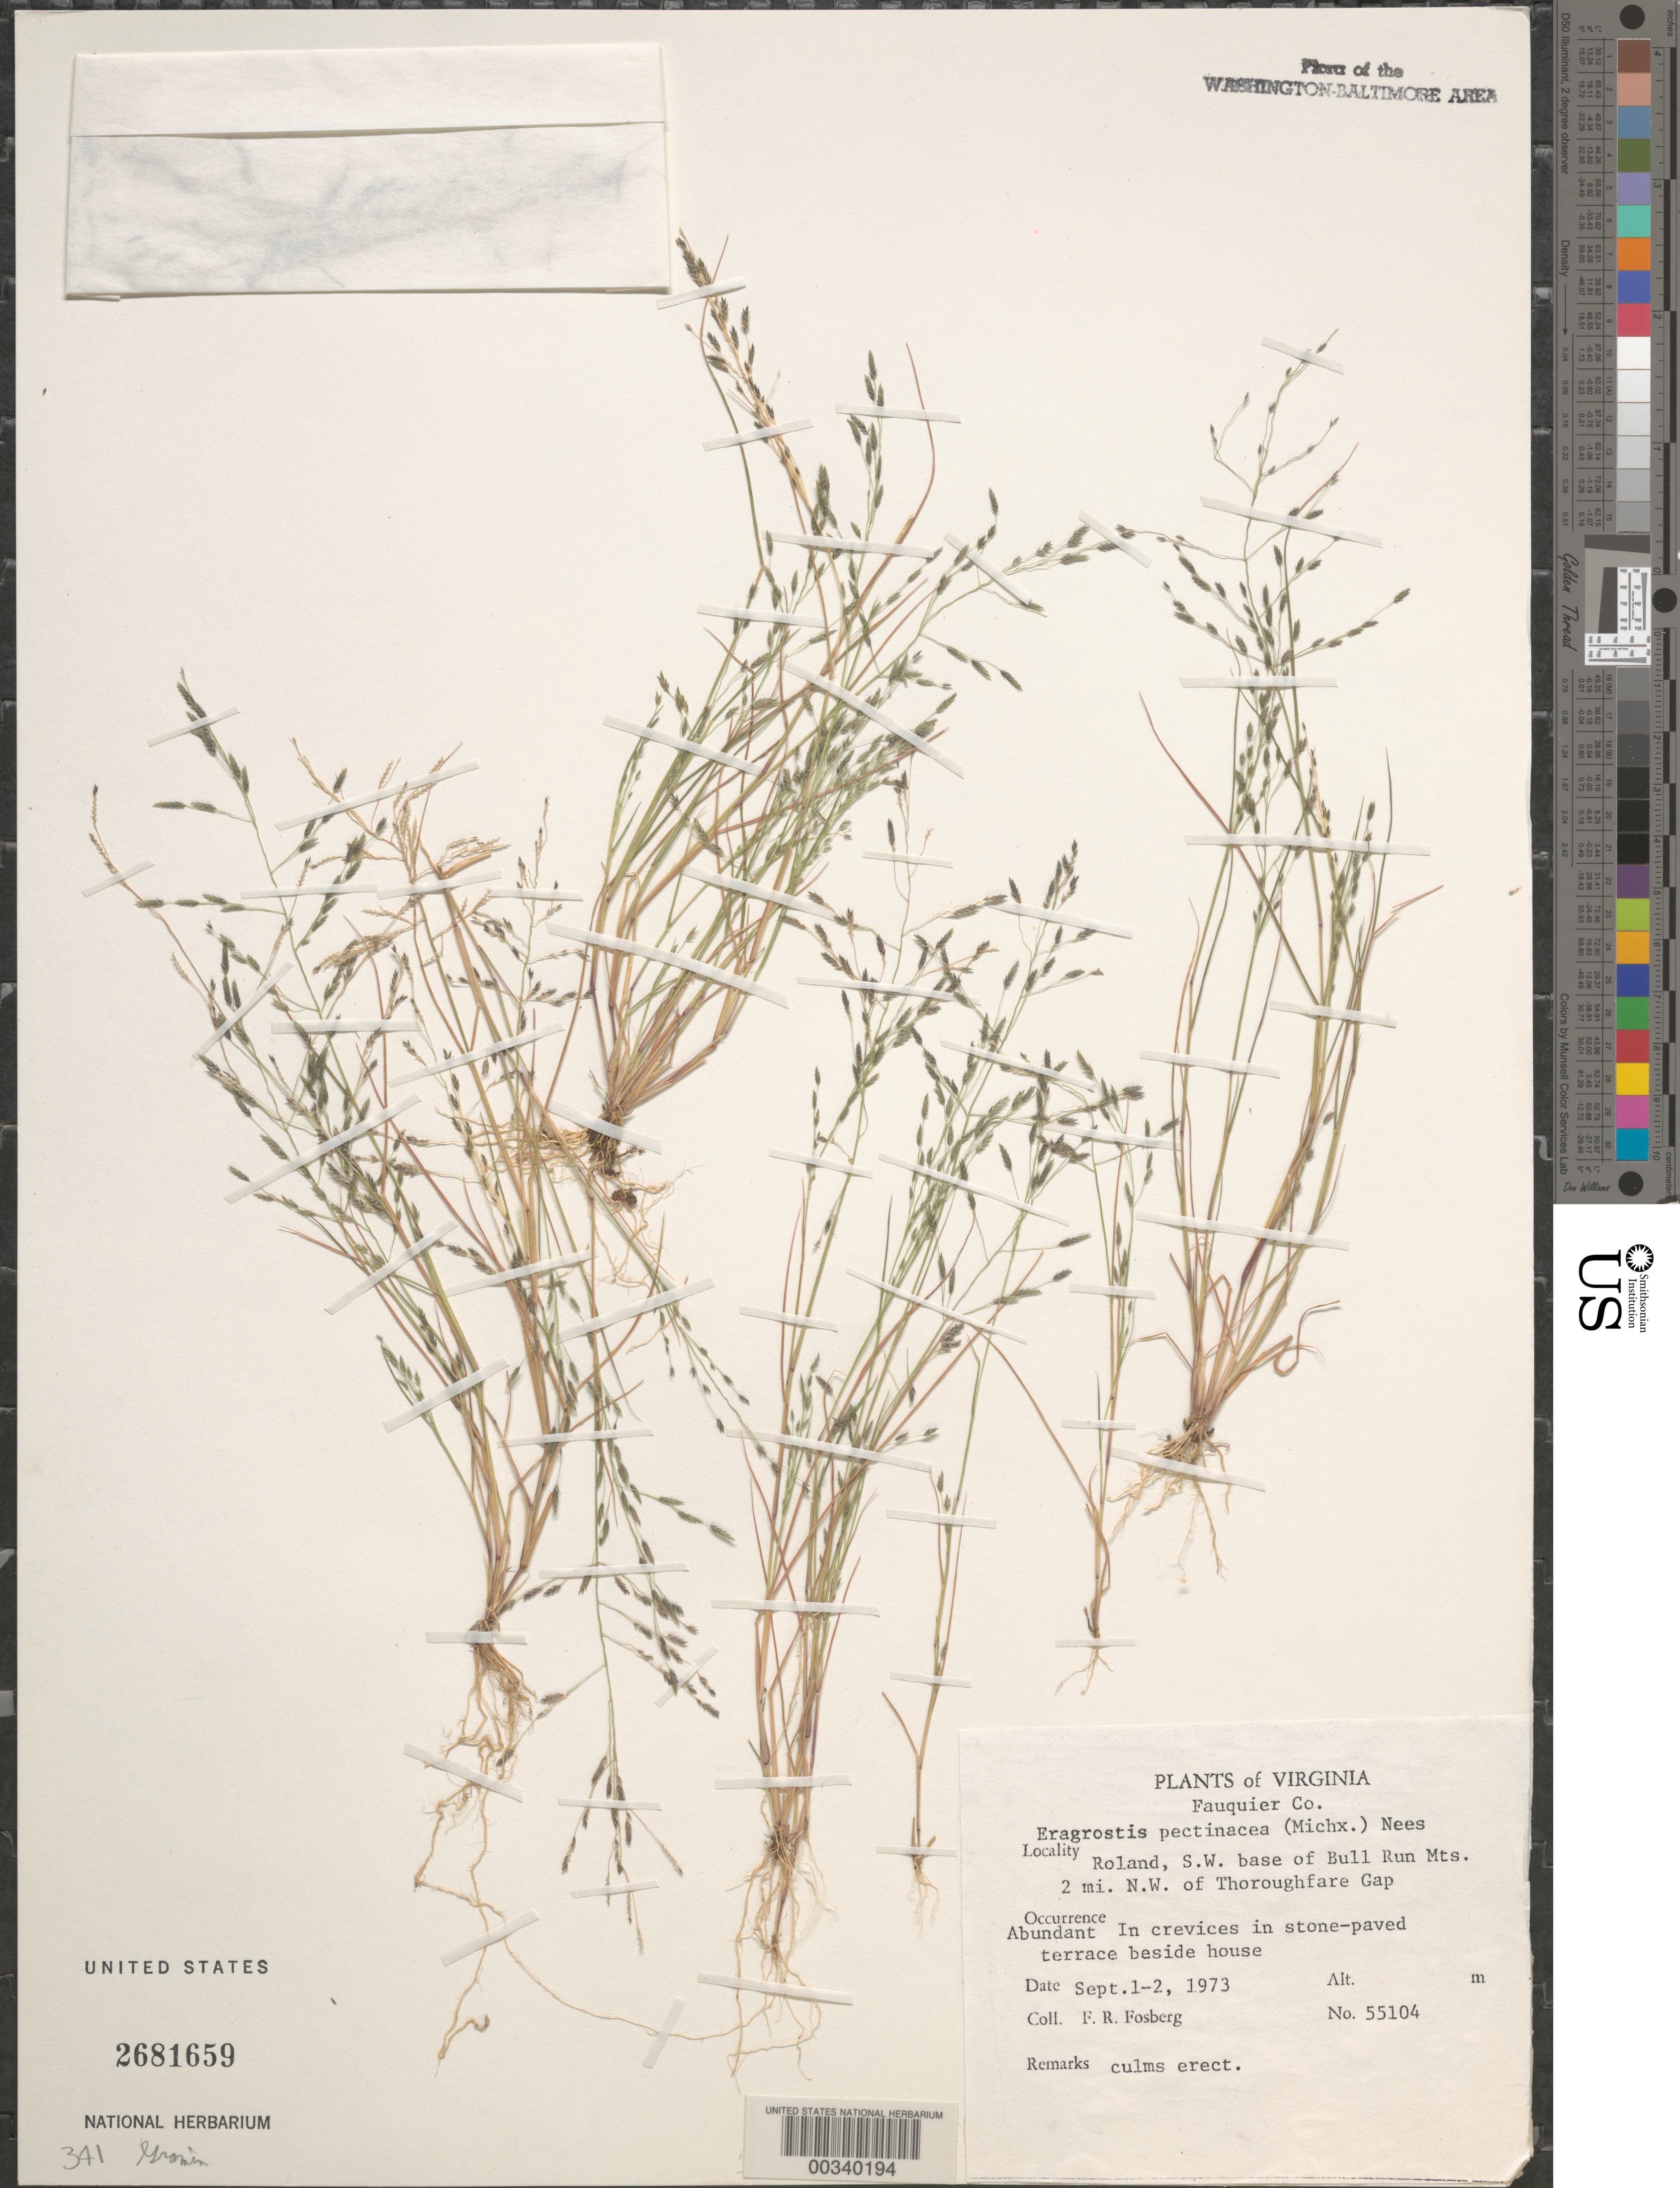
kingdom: Plantae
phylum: Tracheophyta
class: Liliopsida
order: Poales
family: Poaceae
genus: Eragrostis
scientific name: Eragrostis pectinacea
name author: (Michx.) Nees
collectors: F. R. Fosberg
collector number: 55104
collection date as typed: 01 Sep 1973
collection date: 1973-09-01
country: United States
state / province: Virginia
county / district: Fauquier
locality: Roland, northwest of Thorofare Gap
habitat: In crevices in stone paved terrace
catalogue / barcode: US 2681659